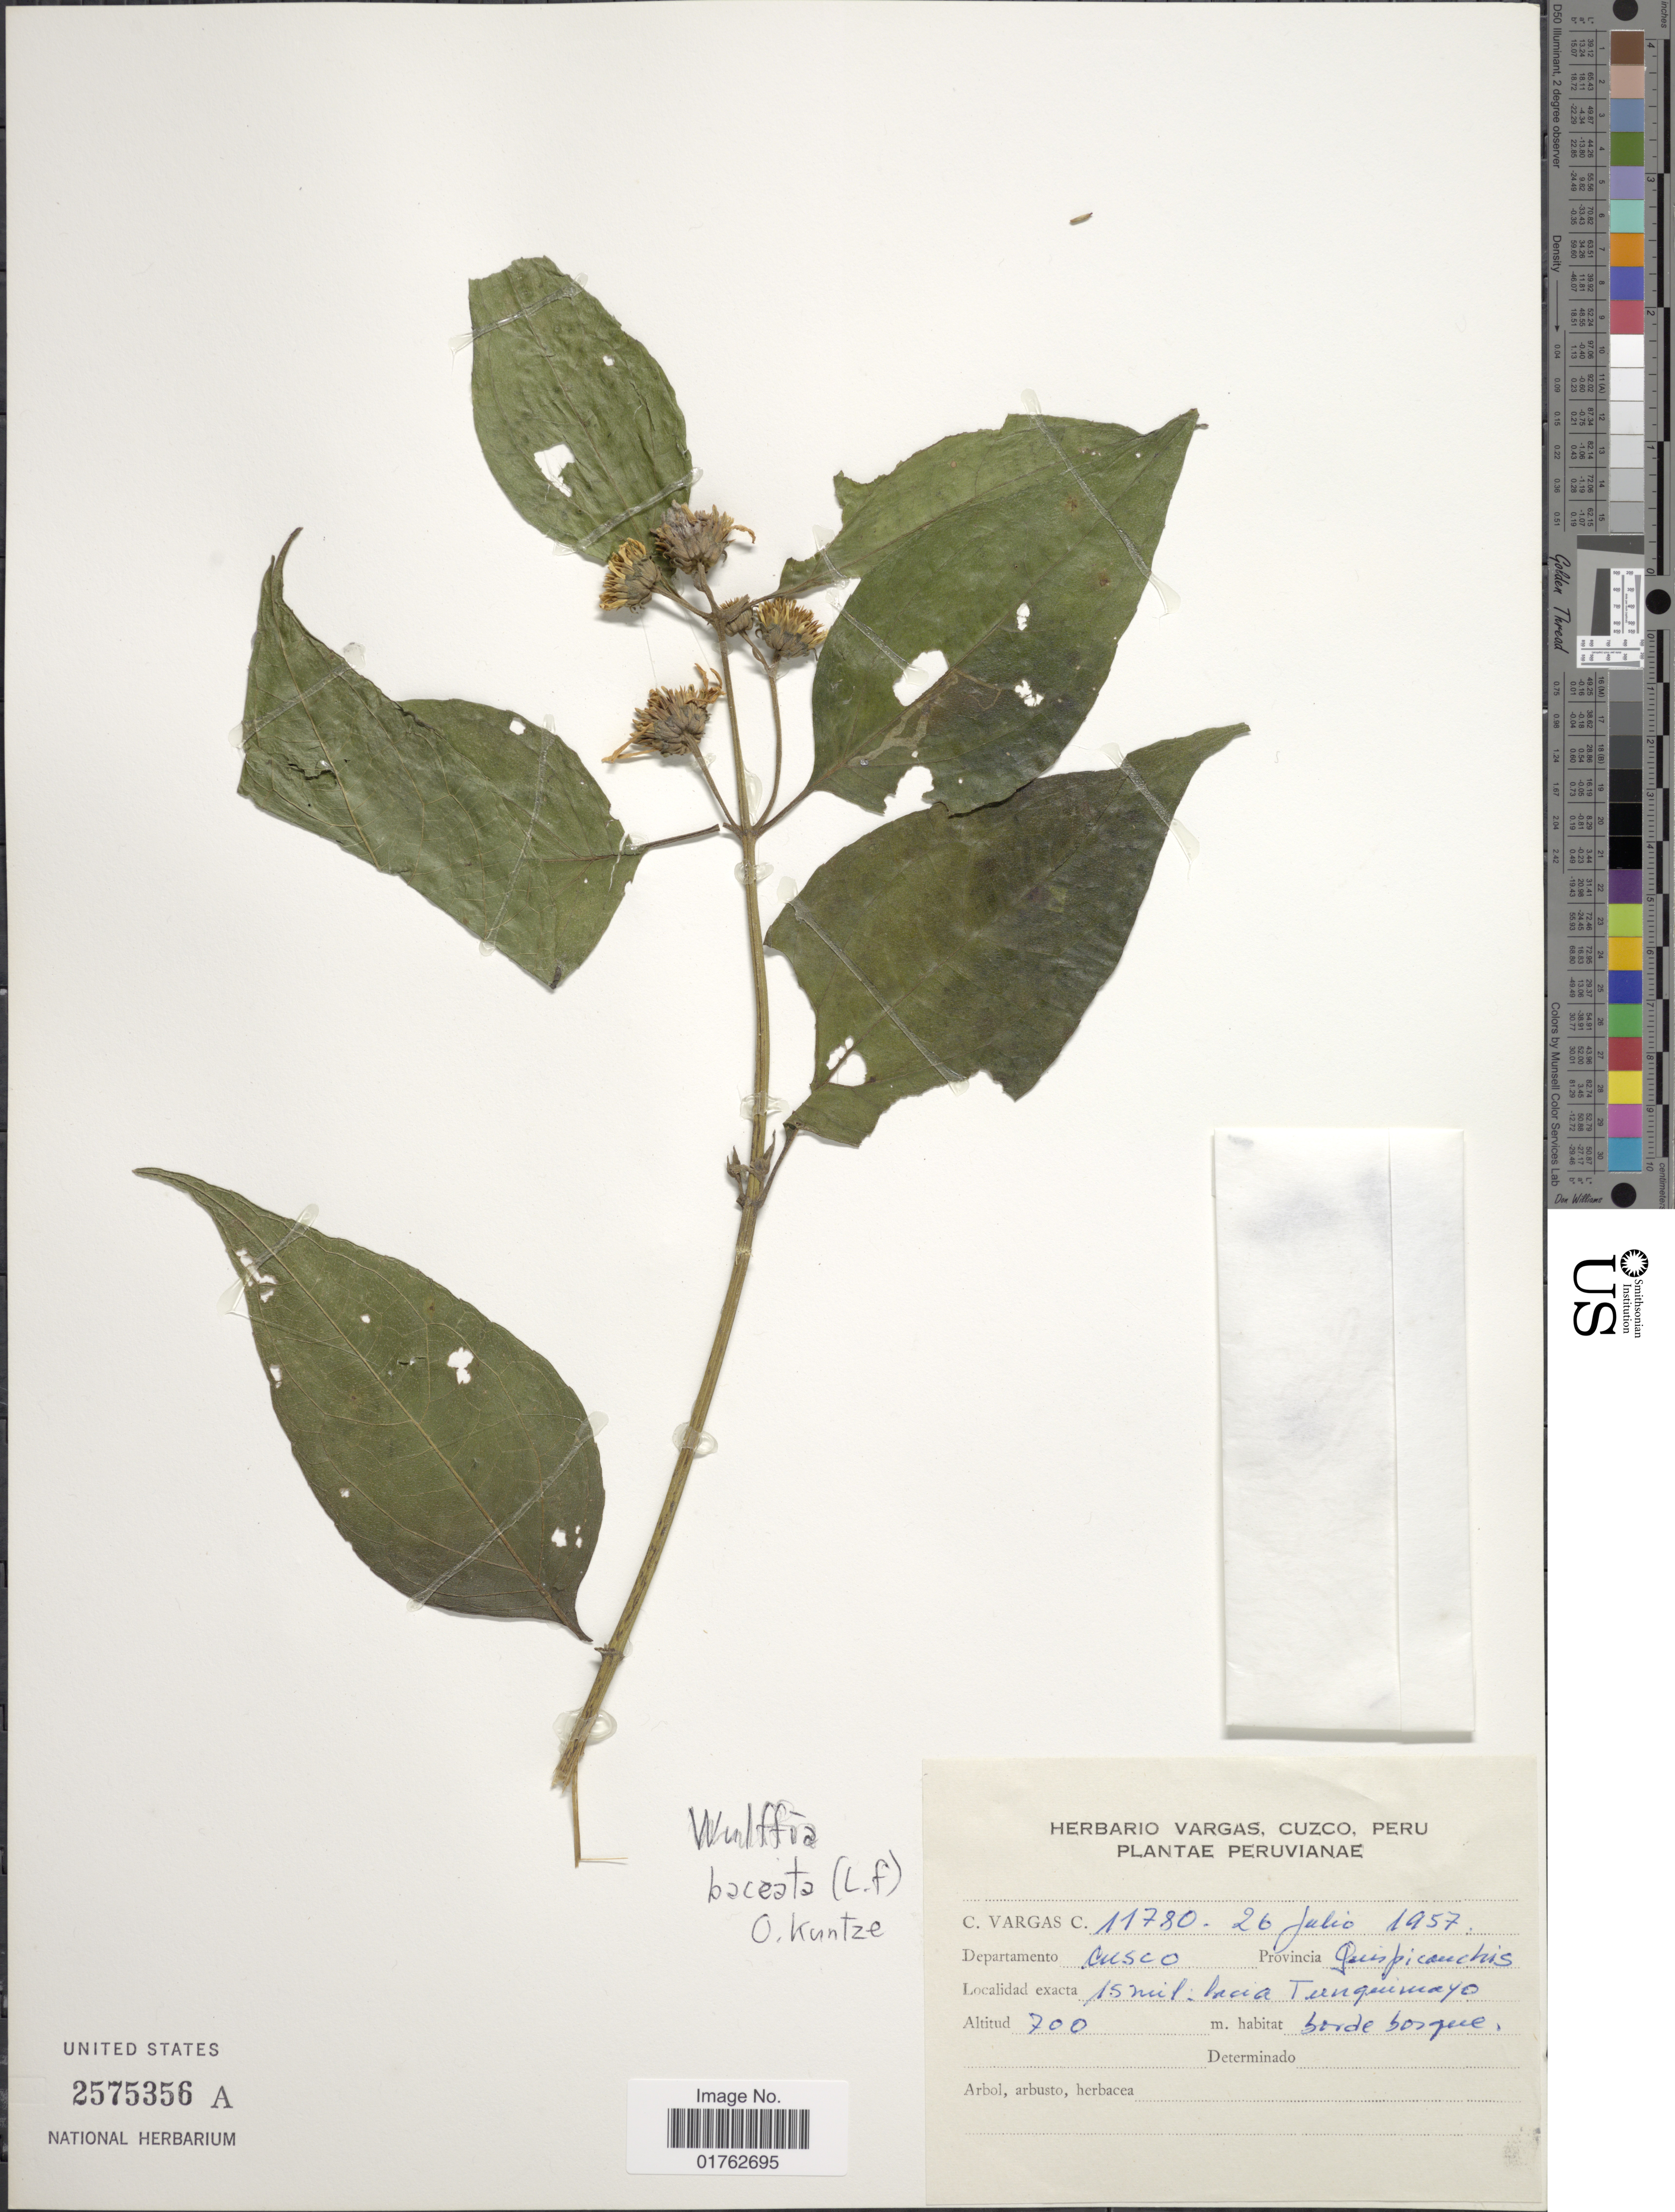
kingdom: Plantae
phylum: Tracheophyta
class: Magnoliopsida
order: Asterales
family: Asteraceae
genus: Wulffia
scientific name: Wulffia baccata var. baccata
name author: (L.) Kuntze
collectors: C. Vargas Calderón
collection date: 1957-07-26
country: Peru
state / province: Cusco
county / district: Quispicanchis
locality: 15 mil. haca Tunquimayo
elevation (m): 700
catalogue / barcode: US 2575356A